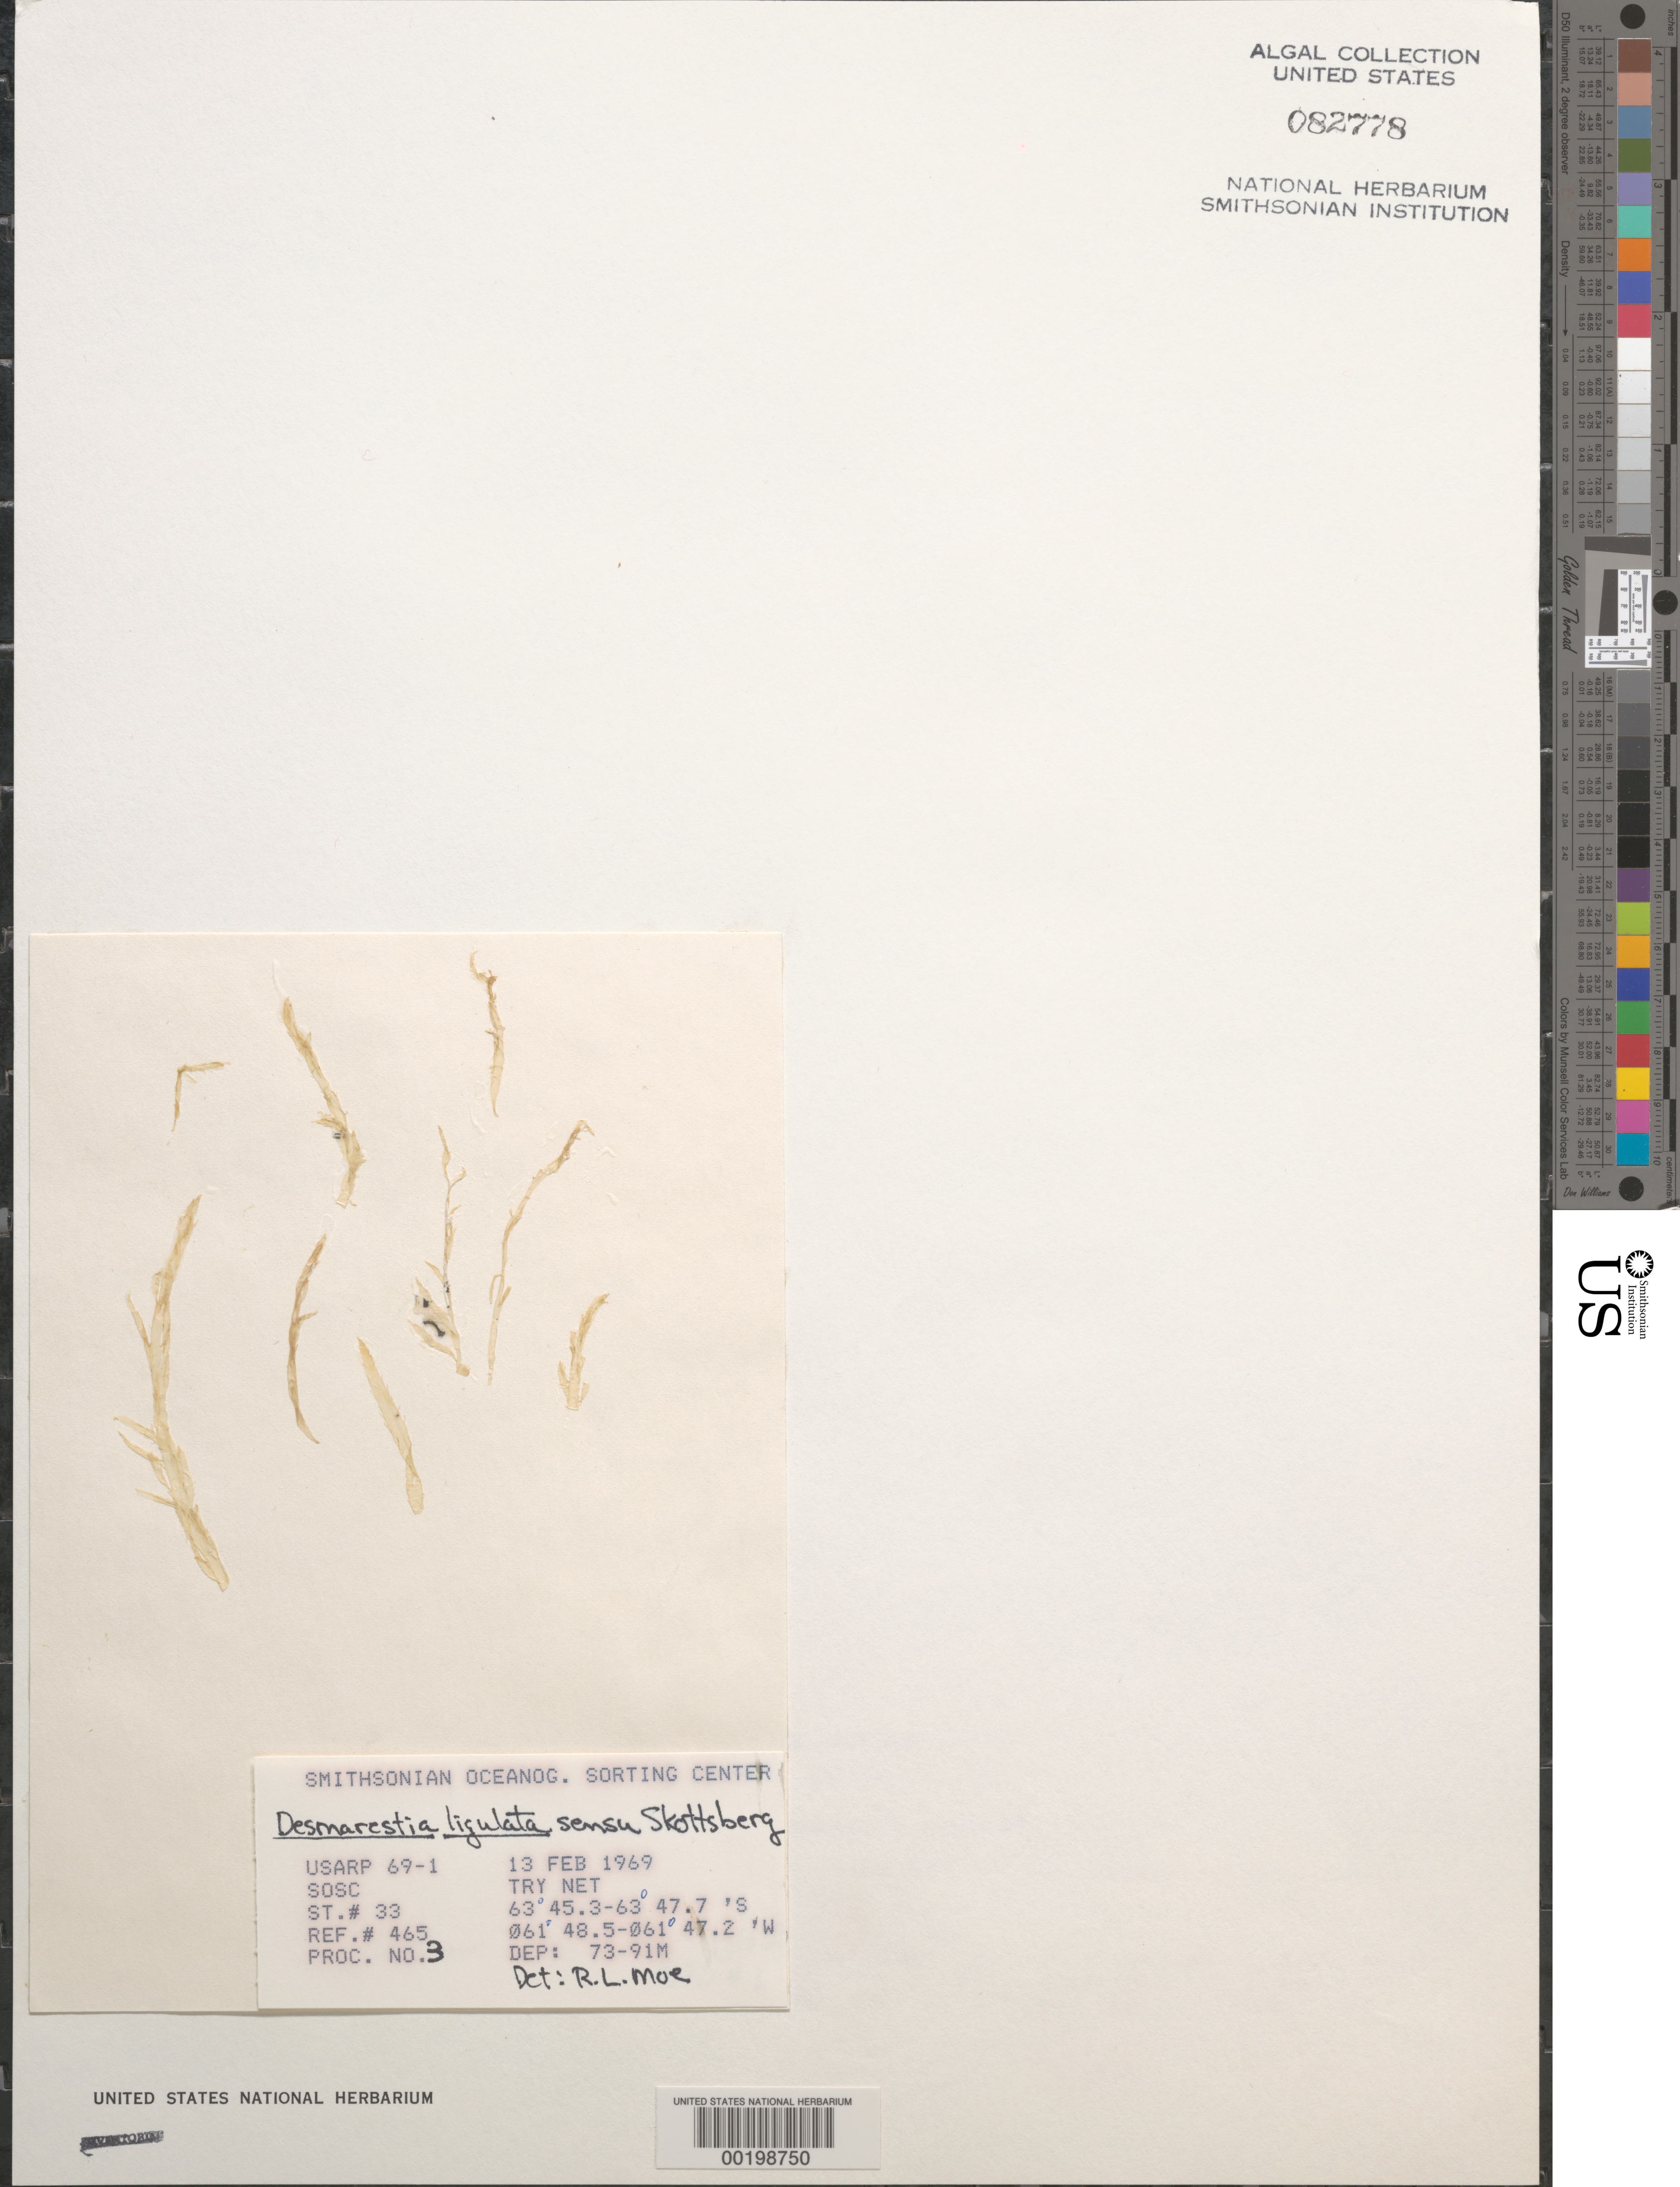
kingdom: Chromista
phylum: Ochrophyta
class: Phaeophyceae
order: Desmarestiales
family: Desmarestiaceae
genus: Desmarestia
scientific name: Desmarestia ligulata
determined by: Moe, R. L.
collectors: SOSC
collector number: Station 465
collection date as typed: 13 Feb 1969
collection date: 1969-02-13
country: Antarctica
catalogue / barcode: US 82778